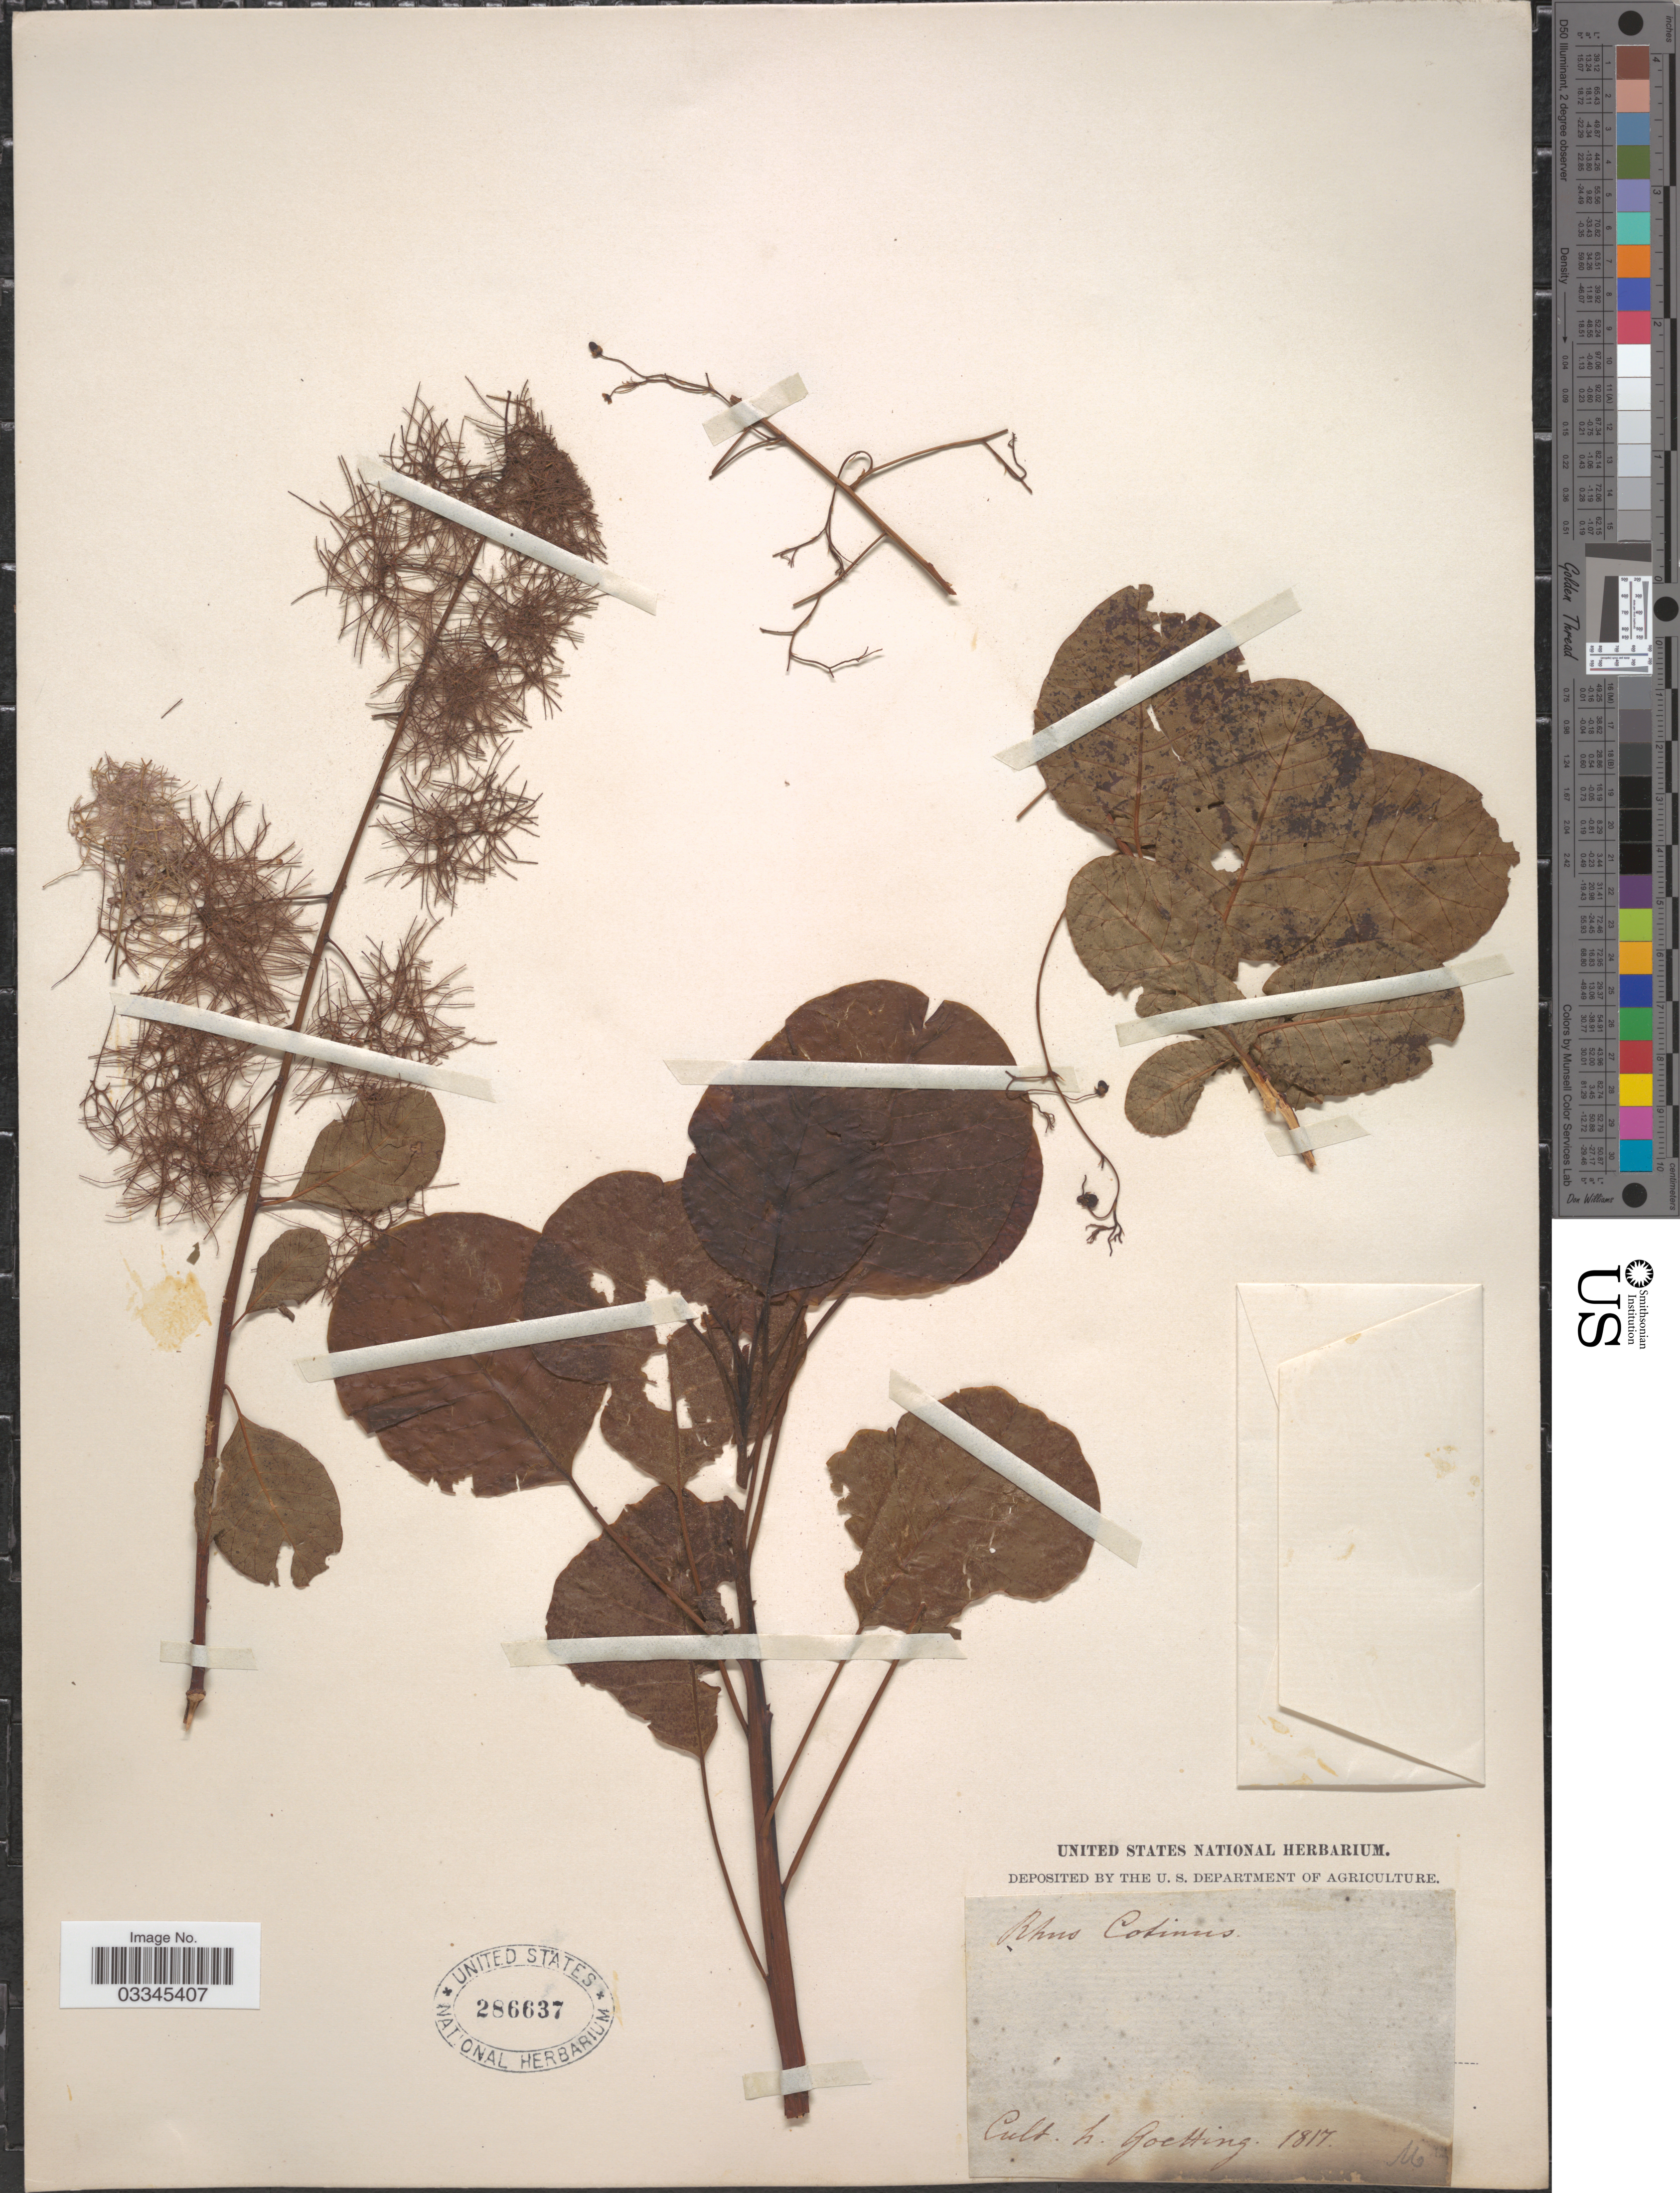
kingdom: Plantae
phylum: Tracheophyta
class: Magnoliopsida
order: Sapindales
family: Anacardiaceae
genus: Cotinus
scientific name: Cotinus coggygria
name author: Scop.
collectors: ex herb. United States National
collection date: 1817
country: Germany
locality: Cult. L [interpreted]. Goetting.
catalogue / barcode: US 286637